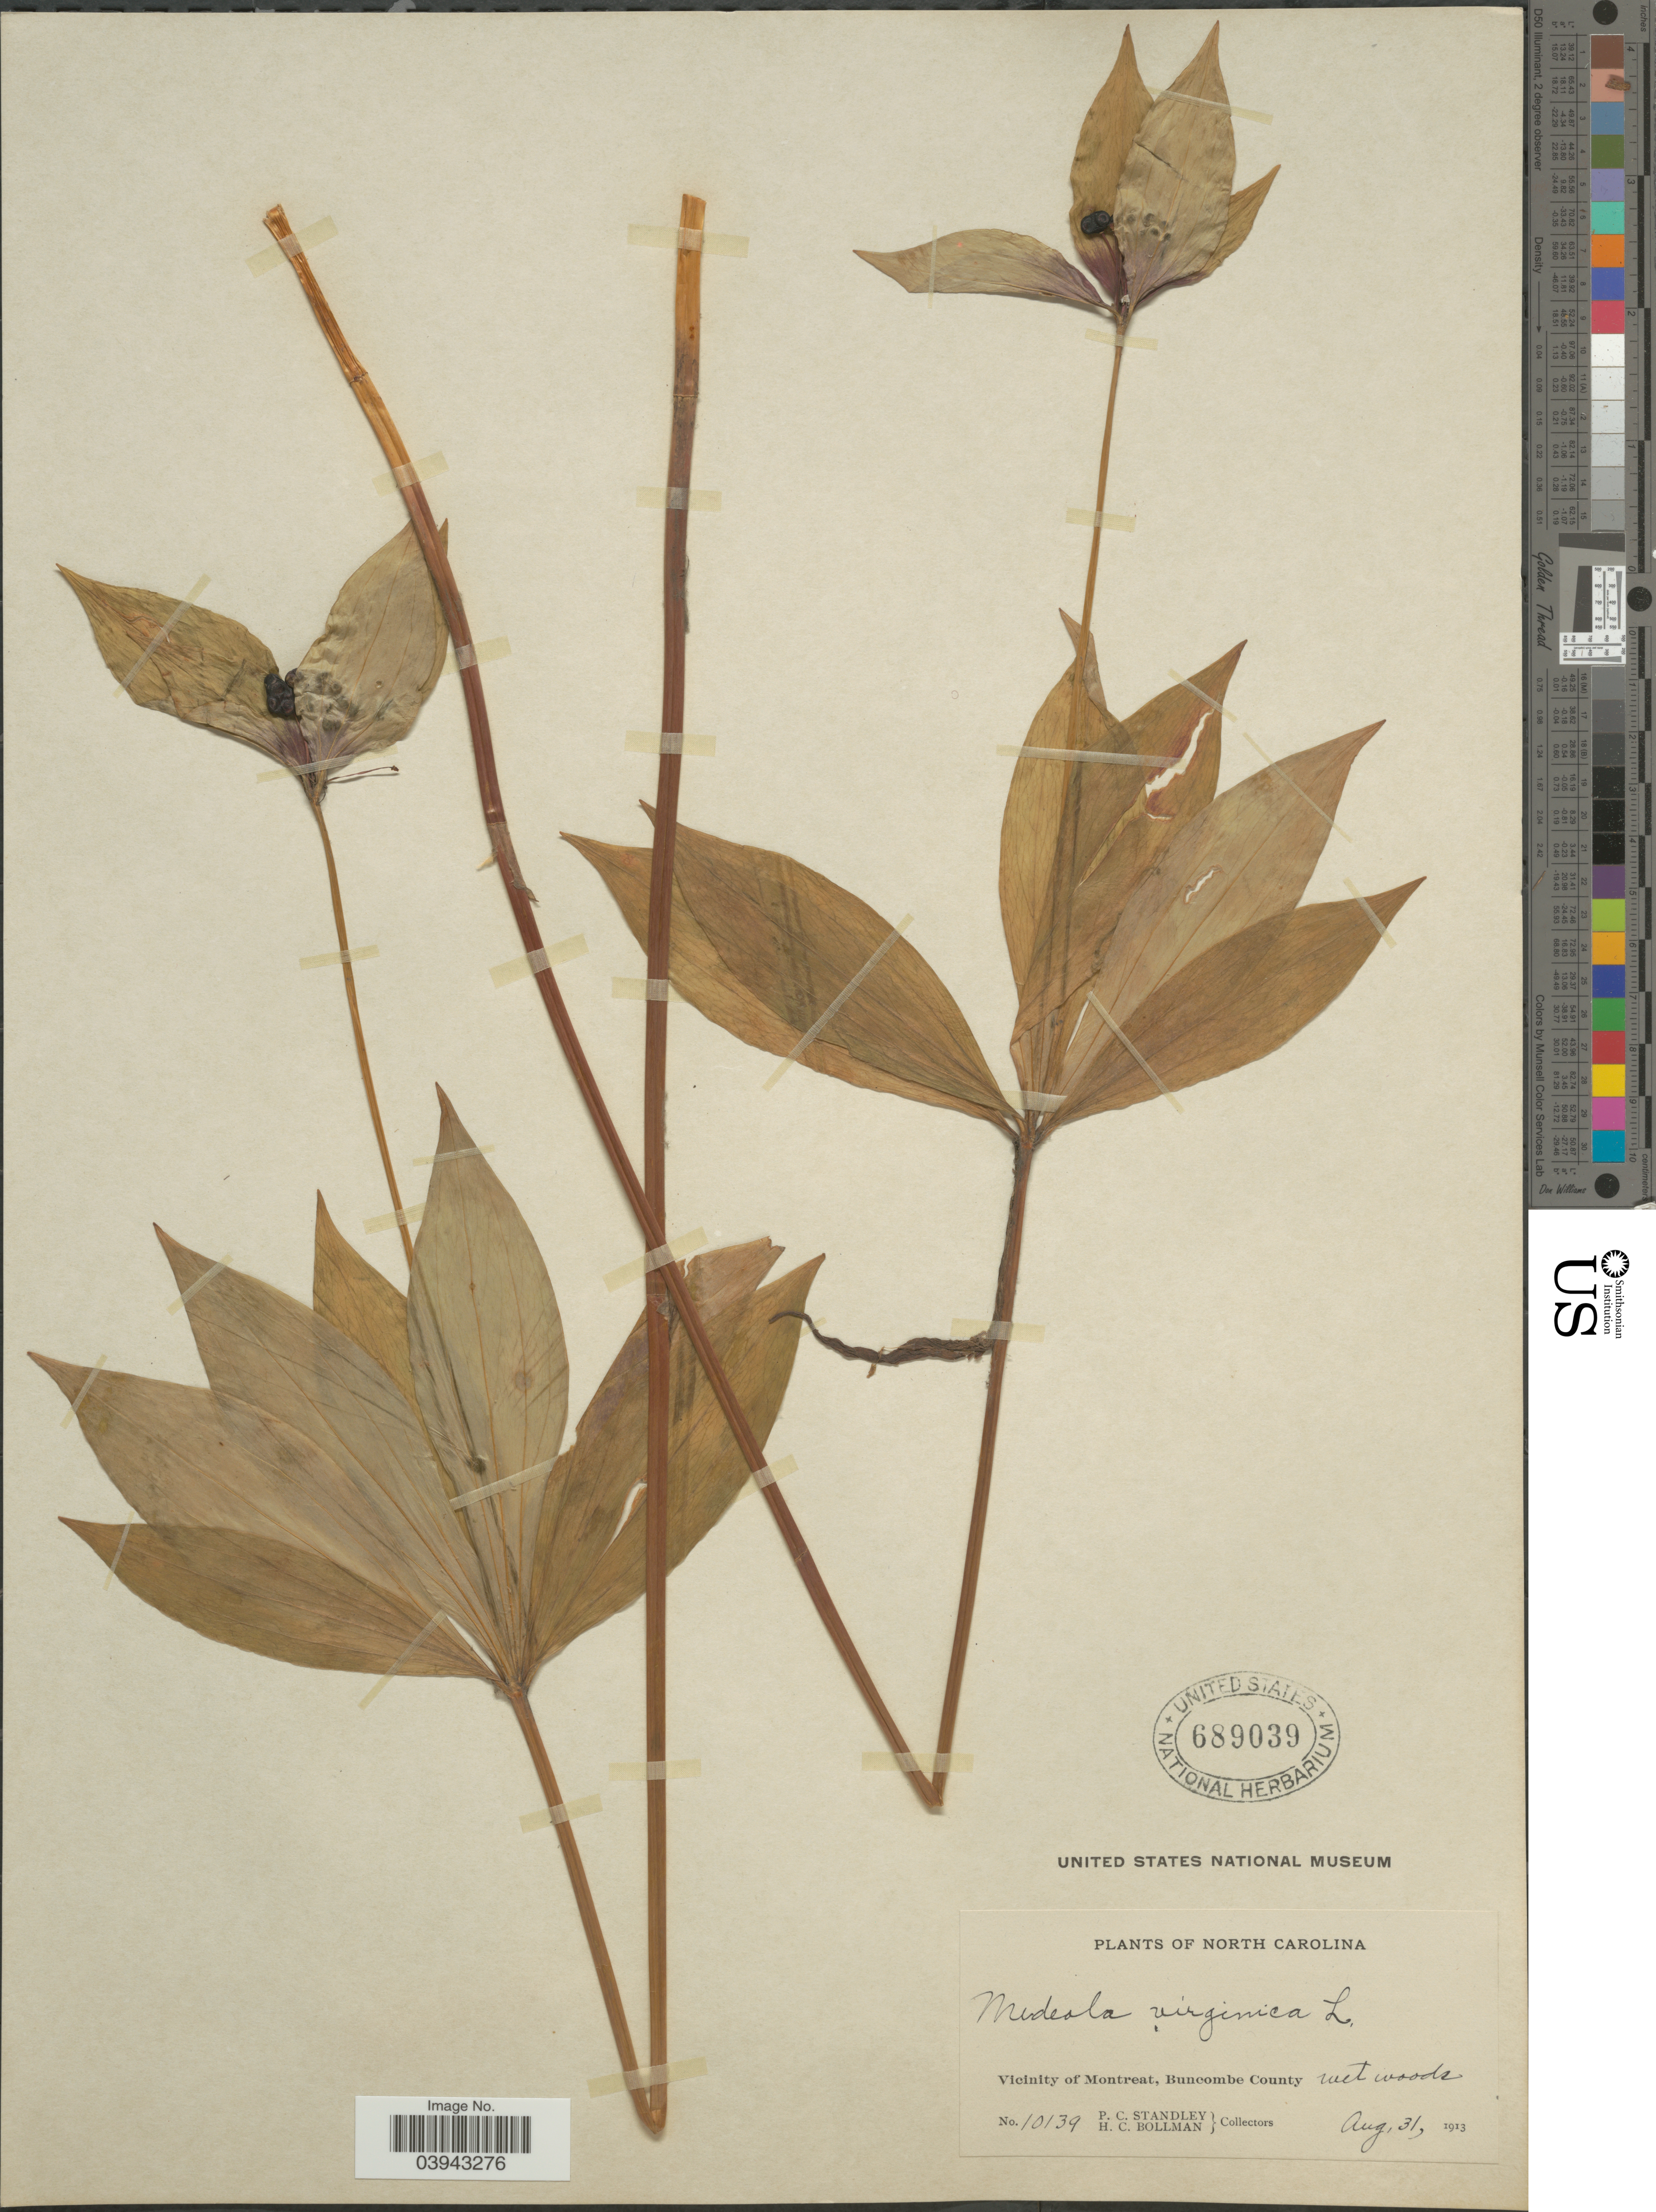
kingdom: Plantae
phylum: Tracheophyta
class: Liliopsida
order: Liliales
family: Liliaceae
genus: Medeola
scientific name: Medeola virginiana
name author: (L.) Desf.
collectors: P. C. Standley & H. C. Bollman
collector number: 10139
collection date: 1913-08-31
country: United States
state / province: North Carolina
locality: Vicinity of Montreat, Buncombe County.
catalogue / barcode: US 689039